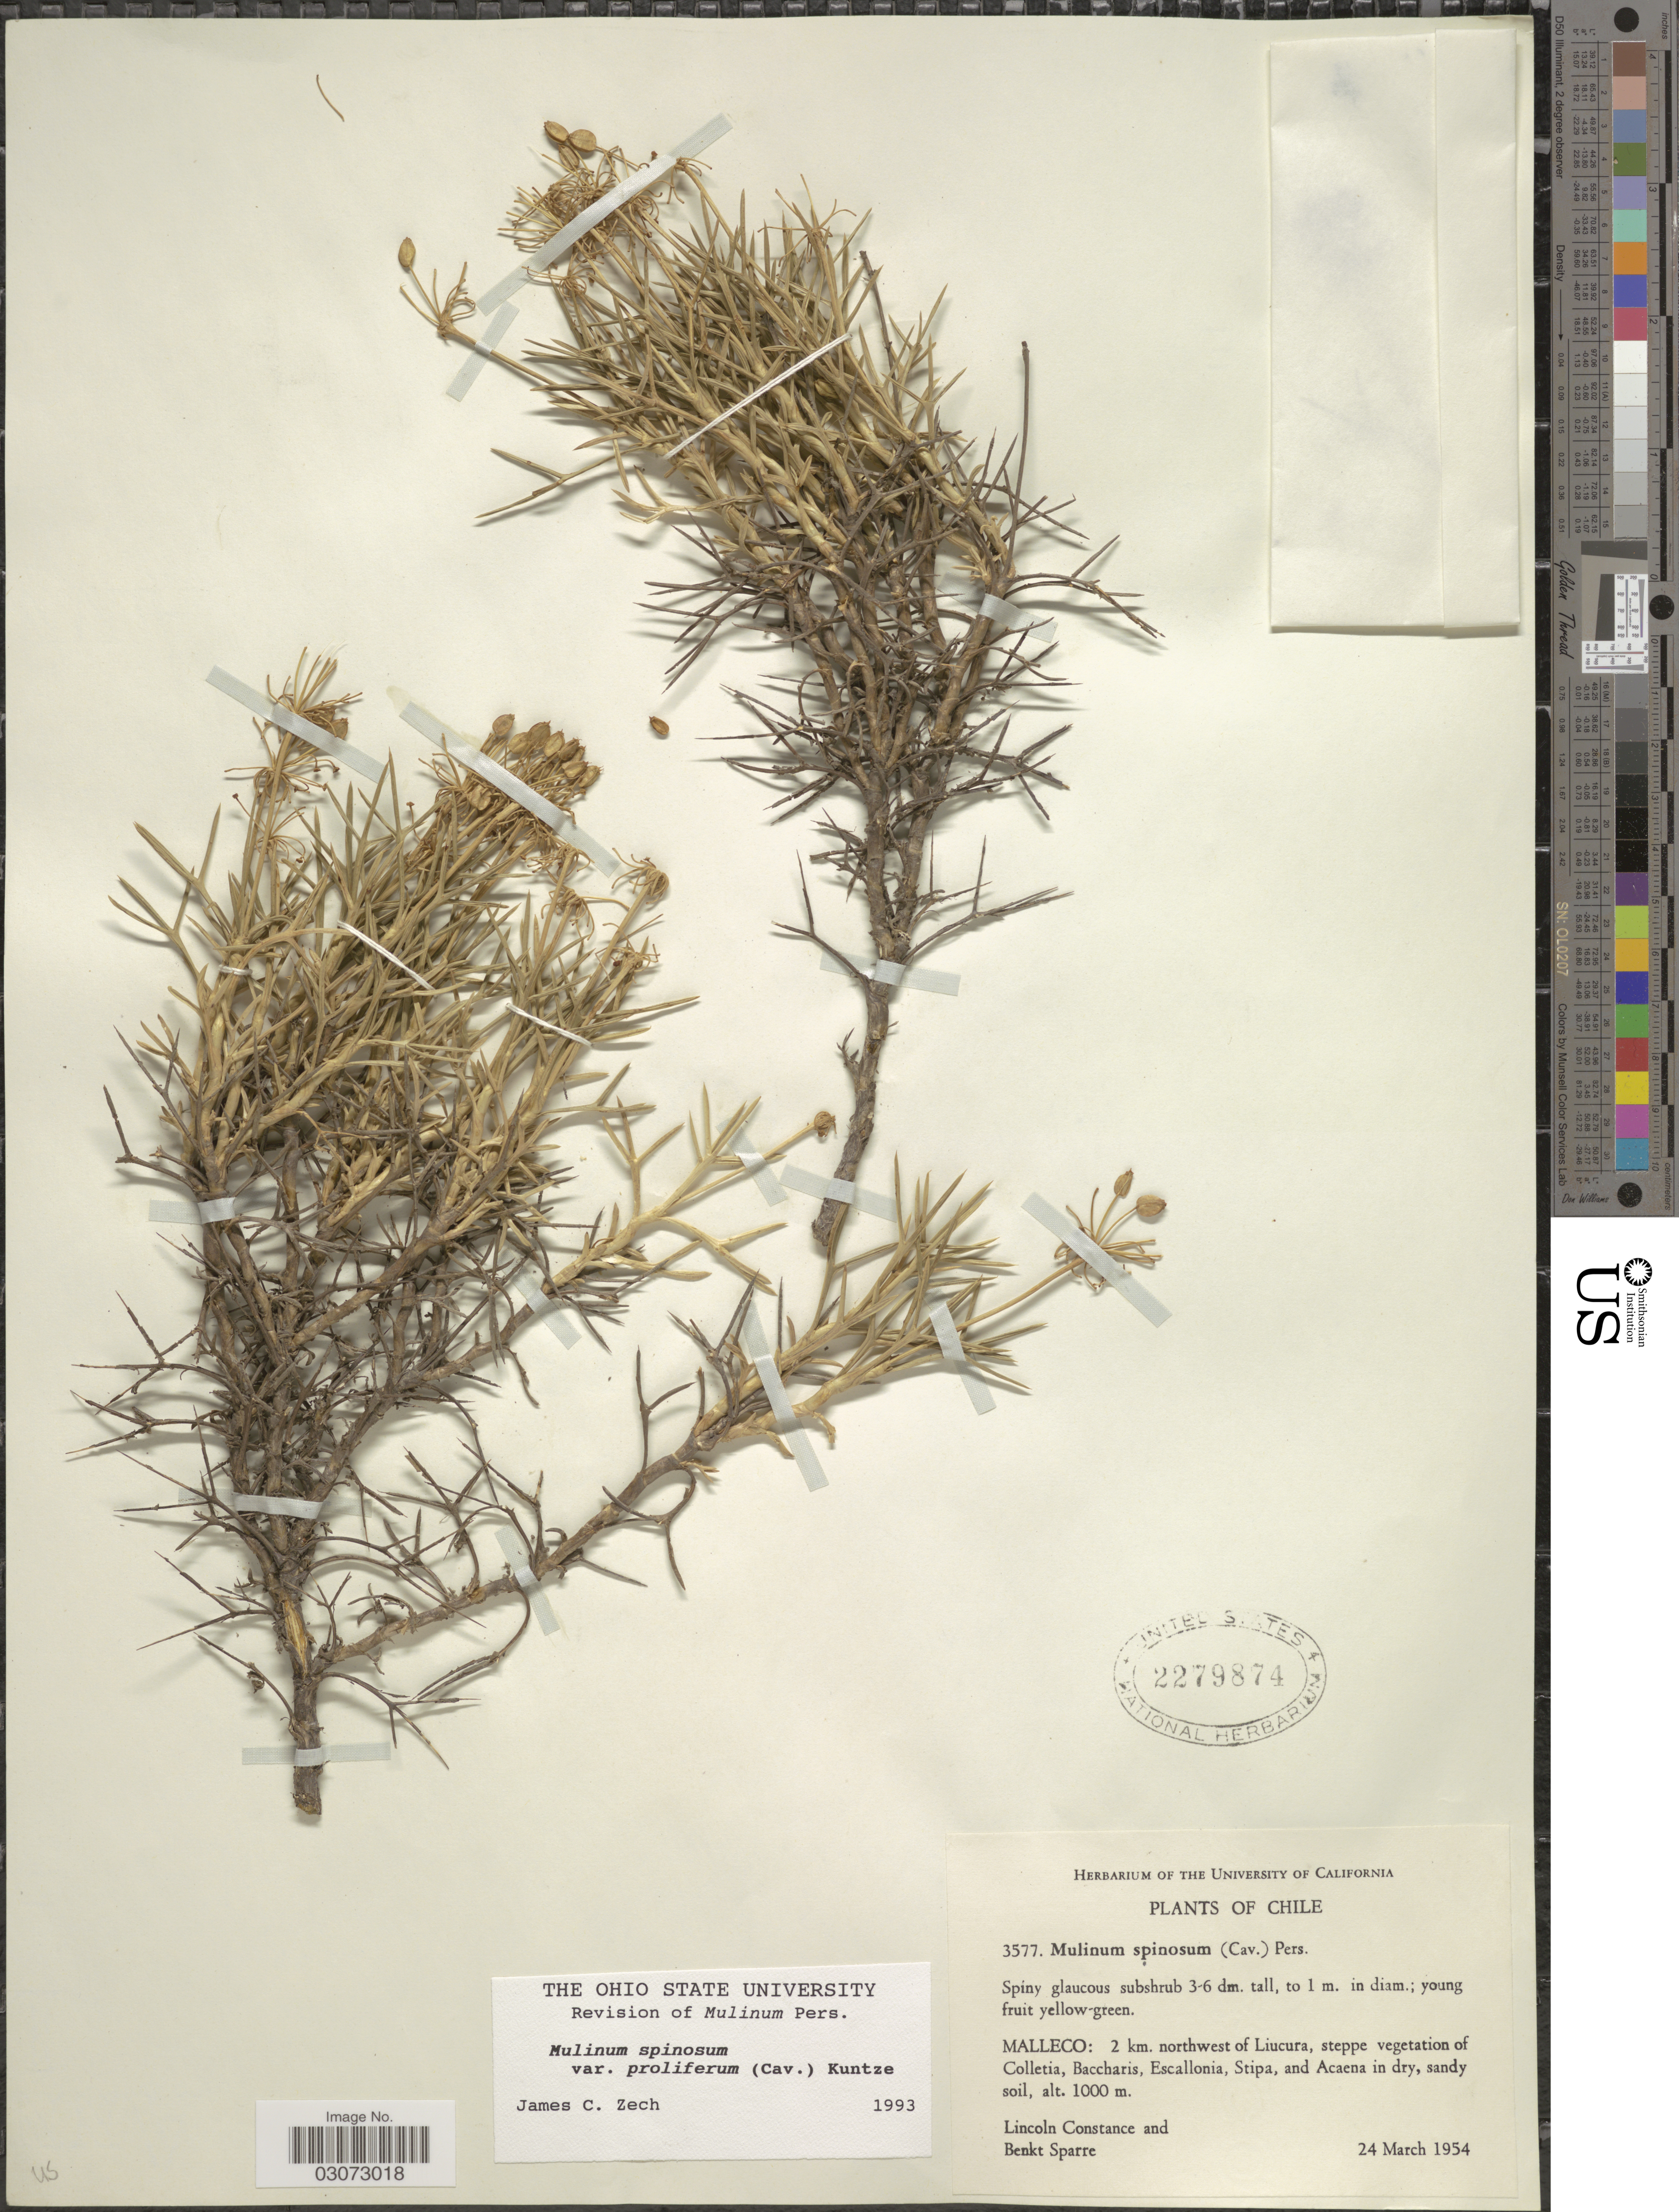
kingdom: Plantae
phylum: Tracheophyta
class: Magnoliopsida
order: Apiales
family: Apiaceae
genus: Mulinum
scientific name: Mulinum spinosum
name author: Pers.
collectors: L. Constance & B. Sparre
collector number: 3577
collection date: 1954-03-24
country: Chile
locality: Malleco: 2 km. northwest of Liucura.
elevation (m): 1000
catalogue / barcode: US 2279874